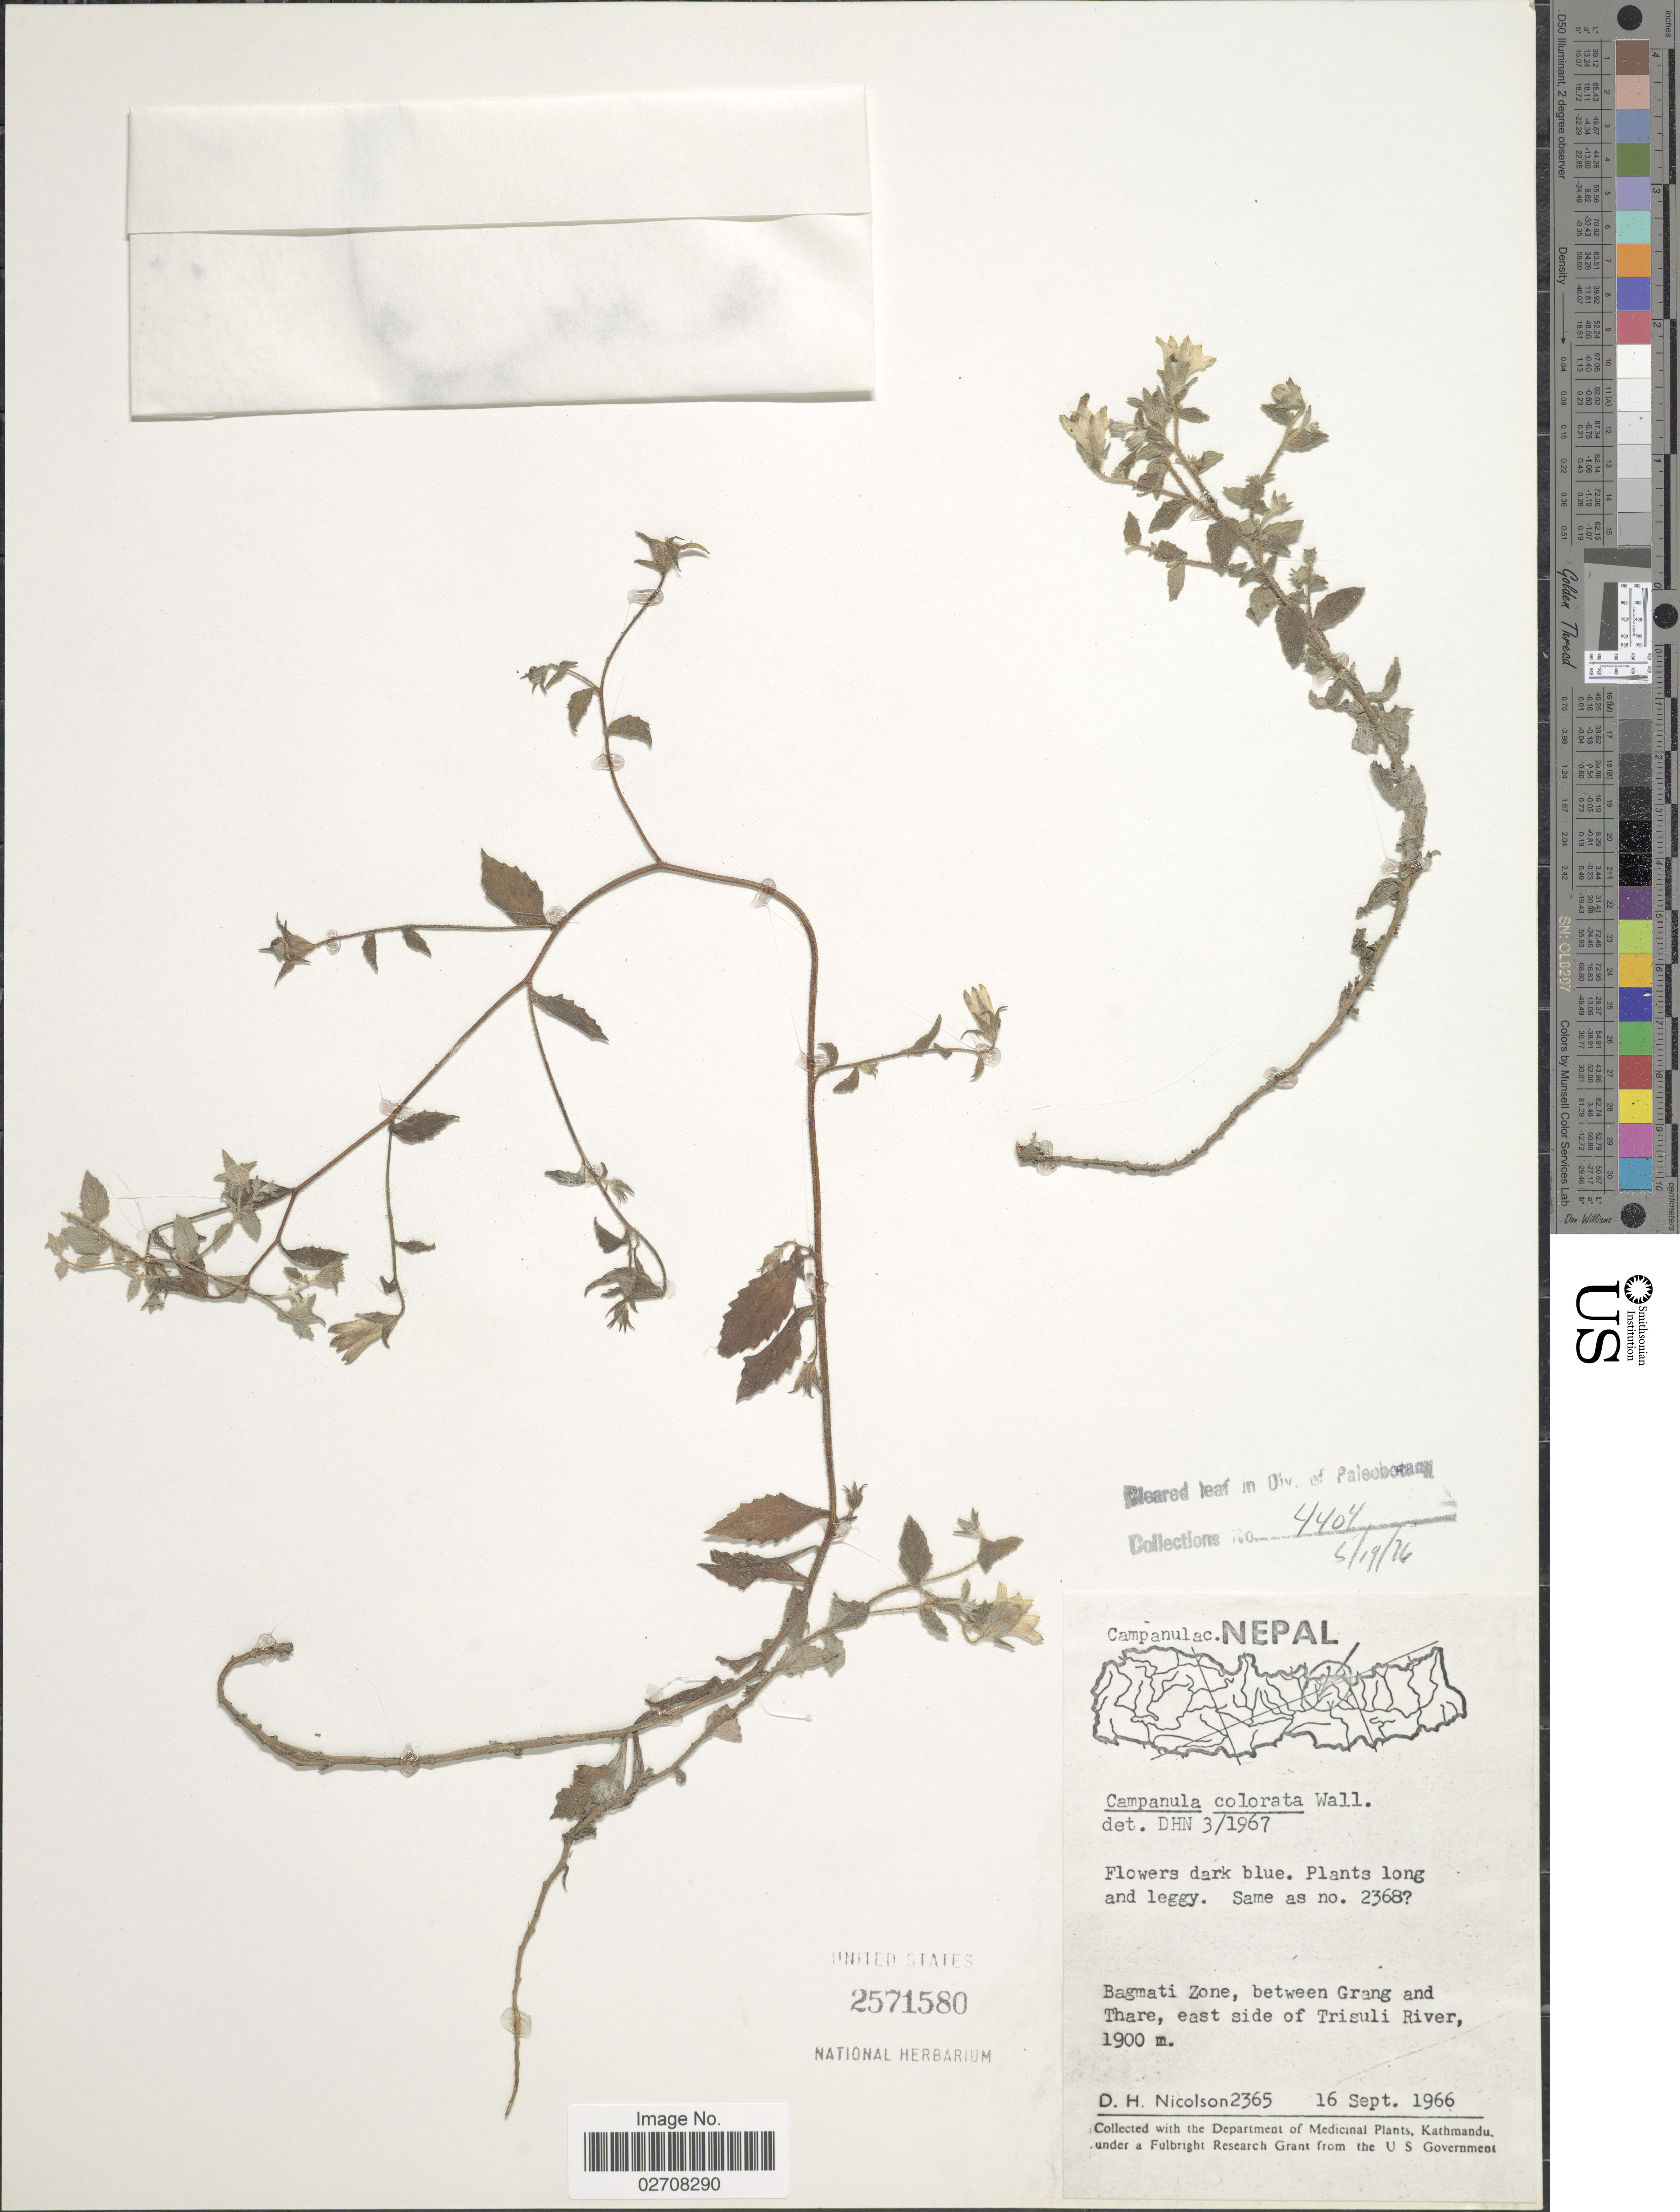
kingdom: Plantae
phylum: Tracheophyta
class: Magnoliopsida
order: Asterales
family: Campanulaceae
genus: Campanula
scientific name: Campanula colorata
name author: Wall.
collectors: D. H. Nicolson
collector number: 2365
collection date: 1966-09-16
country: Nepal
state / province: Bagmati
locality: Bagmati Zone, between Grang and Thare, east side of Trisuli River.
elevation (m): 1900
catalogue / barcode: US 2571580